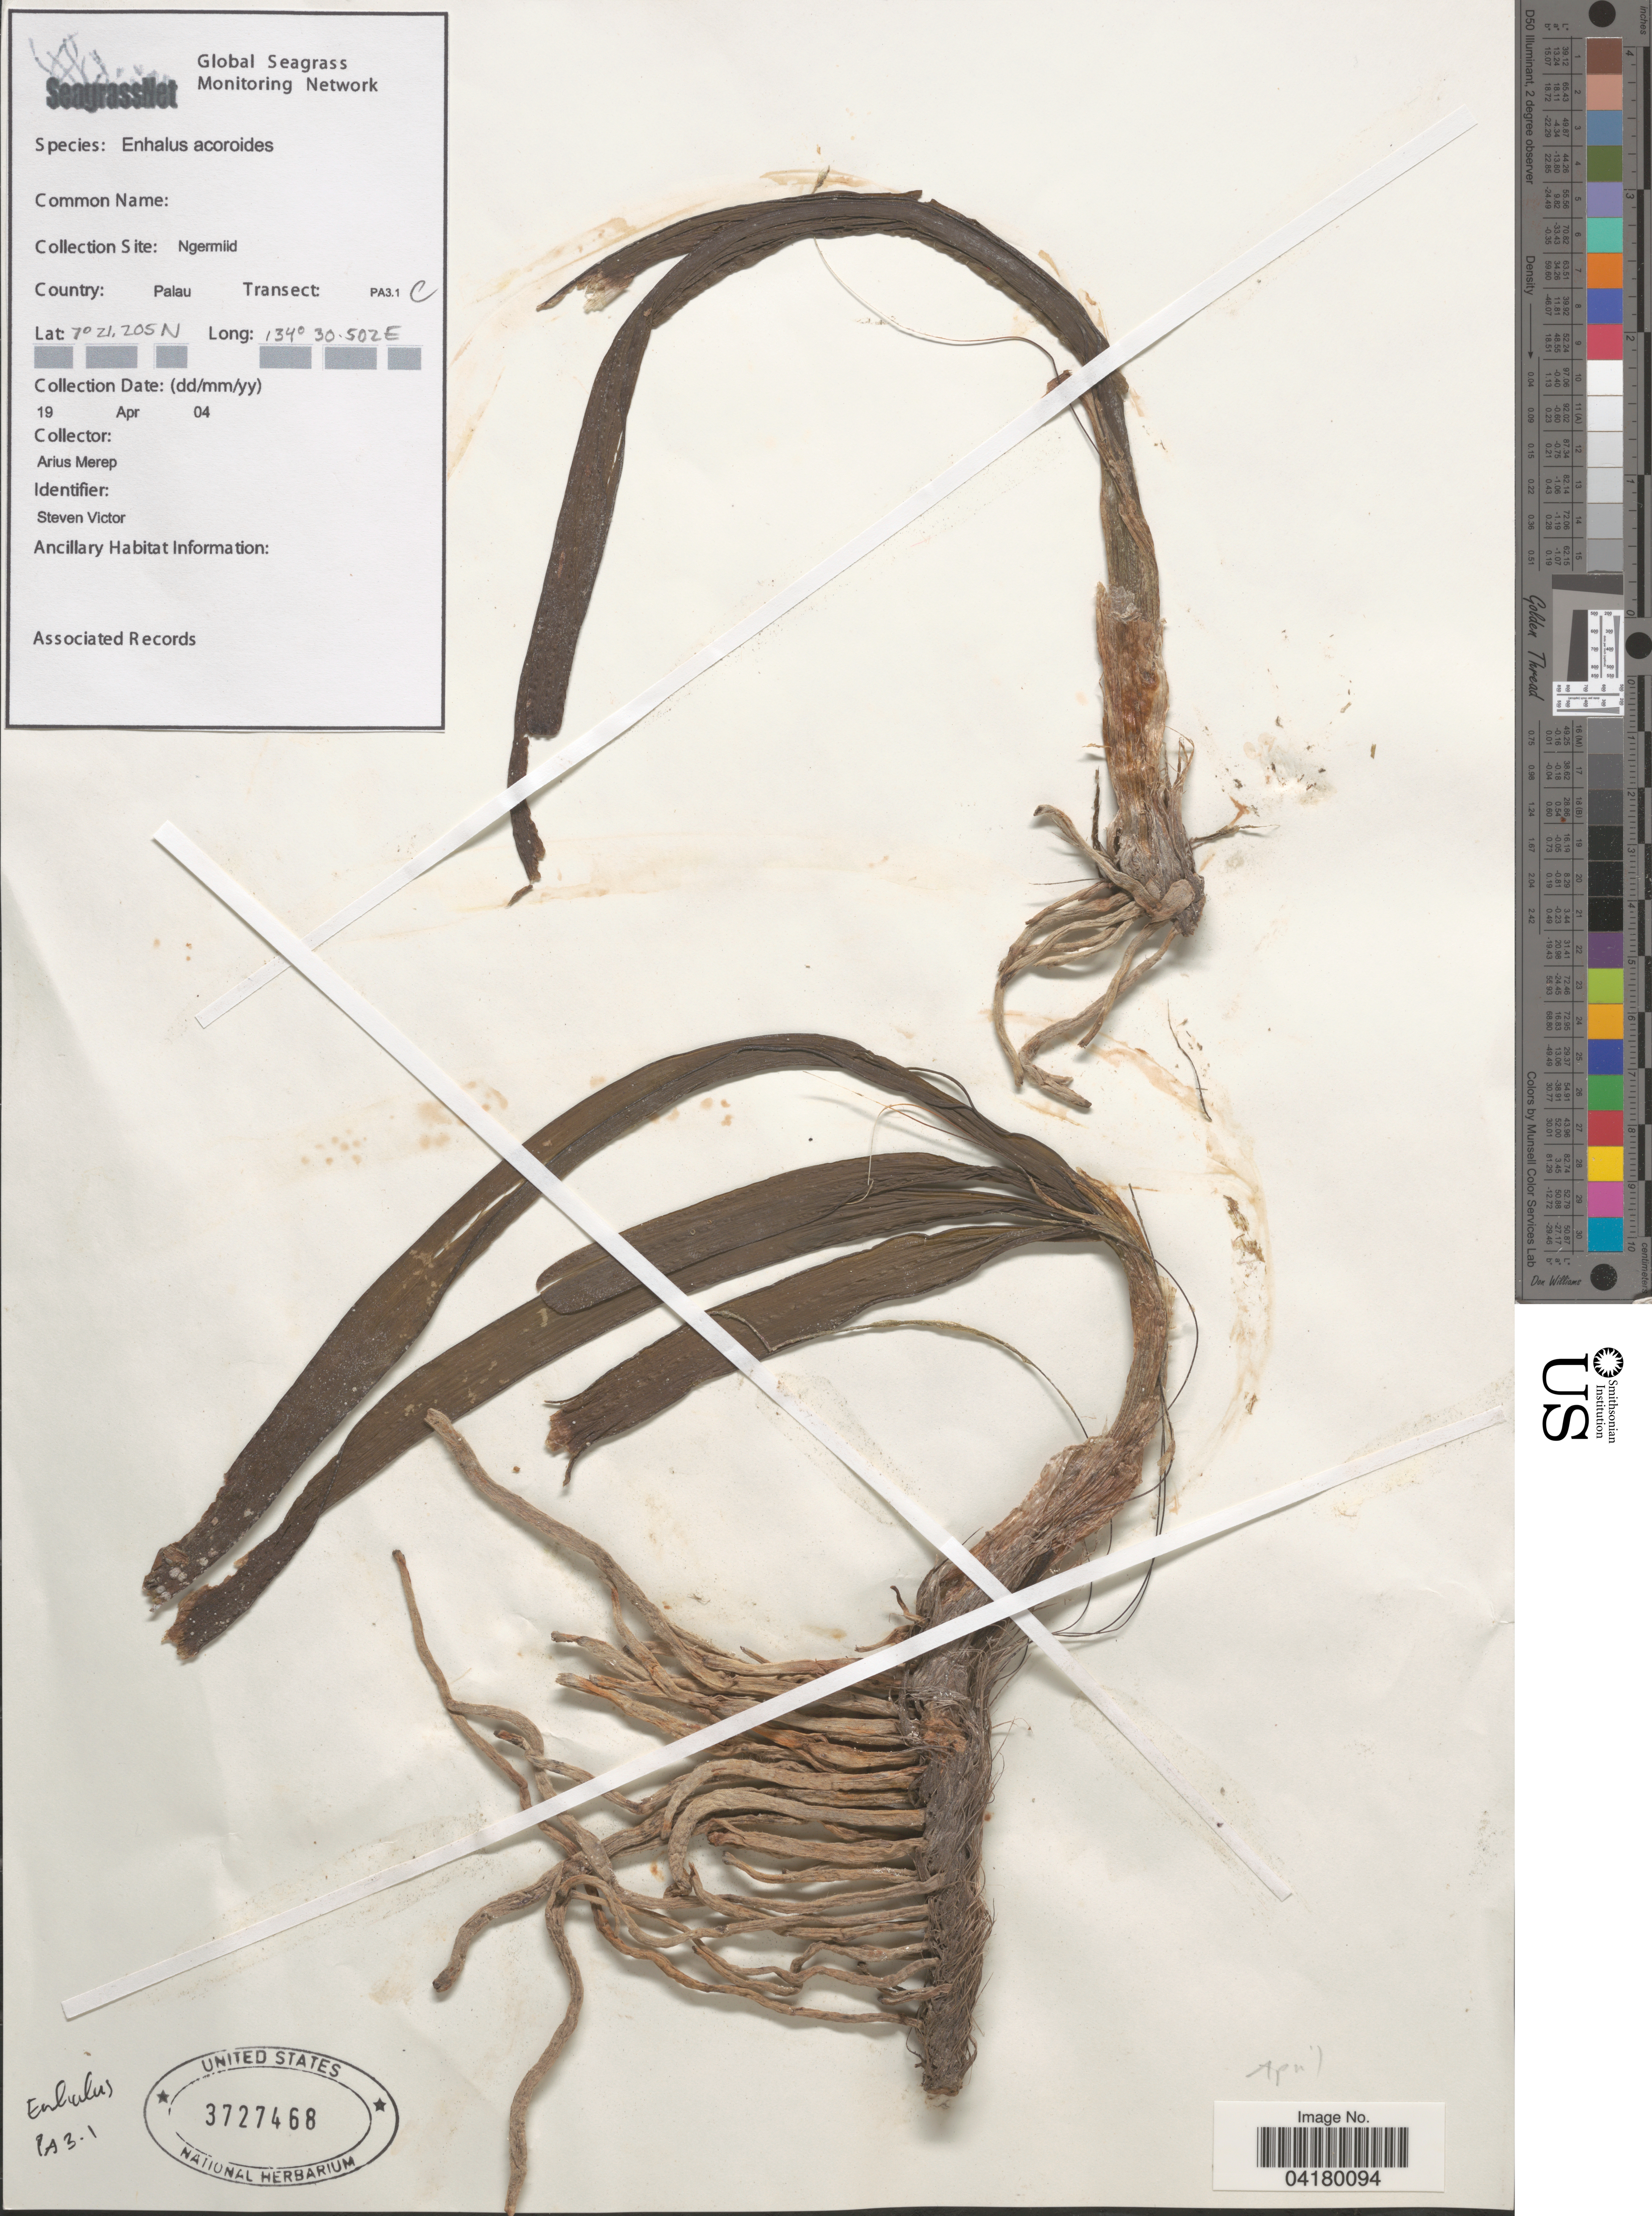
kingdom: Plantae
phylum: Tracheophyta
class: Liliopsida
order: Alismatales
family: Hydrocharitaceae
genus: Enhalus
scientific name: Enhalus acoroides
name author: (L. f.) Royle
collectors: A. Merep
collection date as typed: Transcribed d/m/y: 19/4/4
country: Palau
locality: Collection Site: Ngermiid. Country: Palau. Transect: PA3.1C.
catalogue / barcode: US 3727468